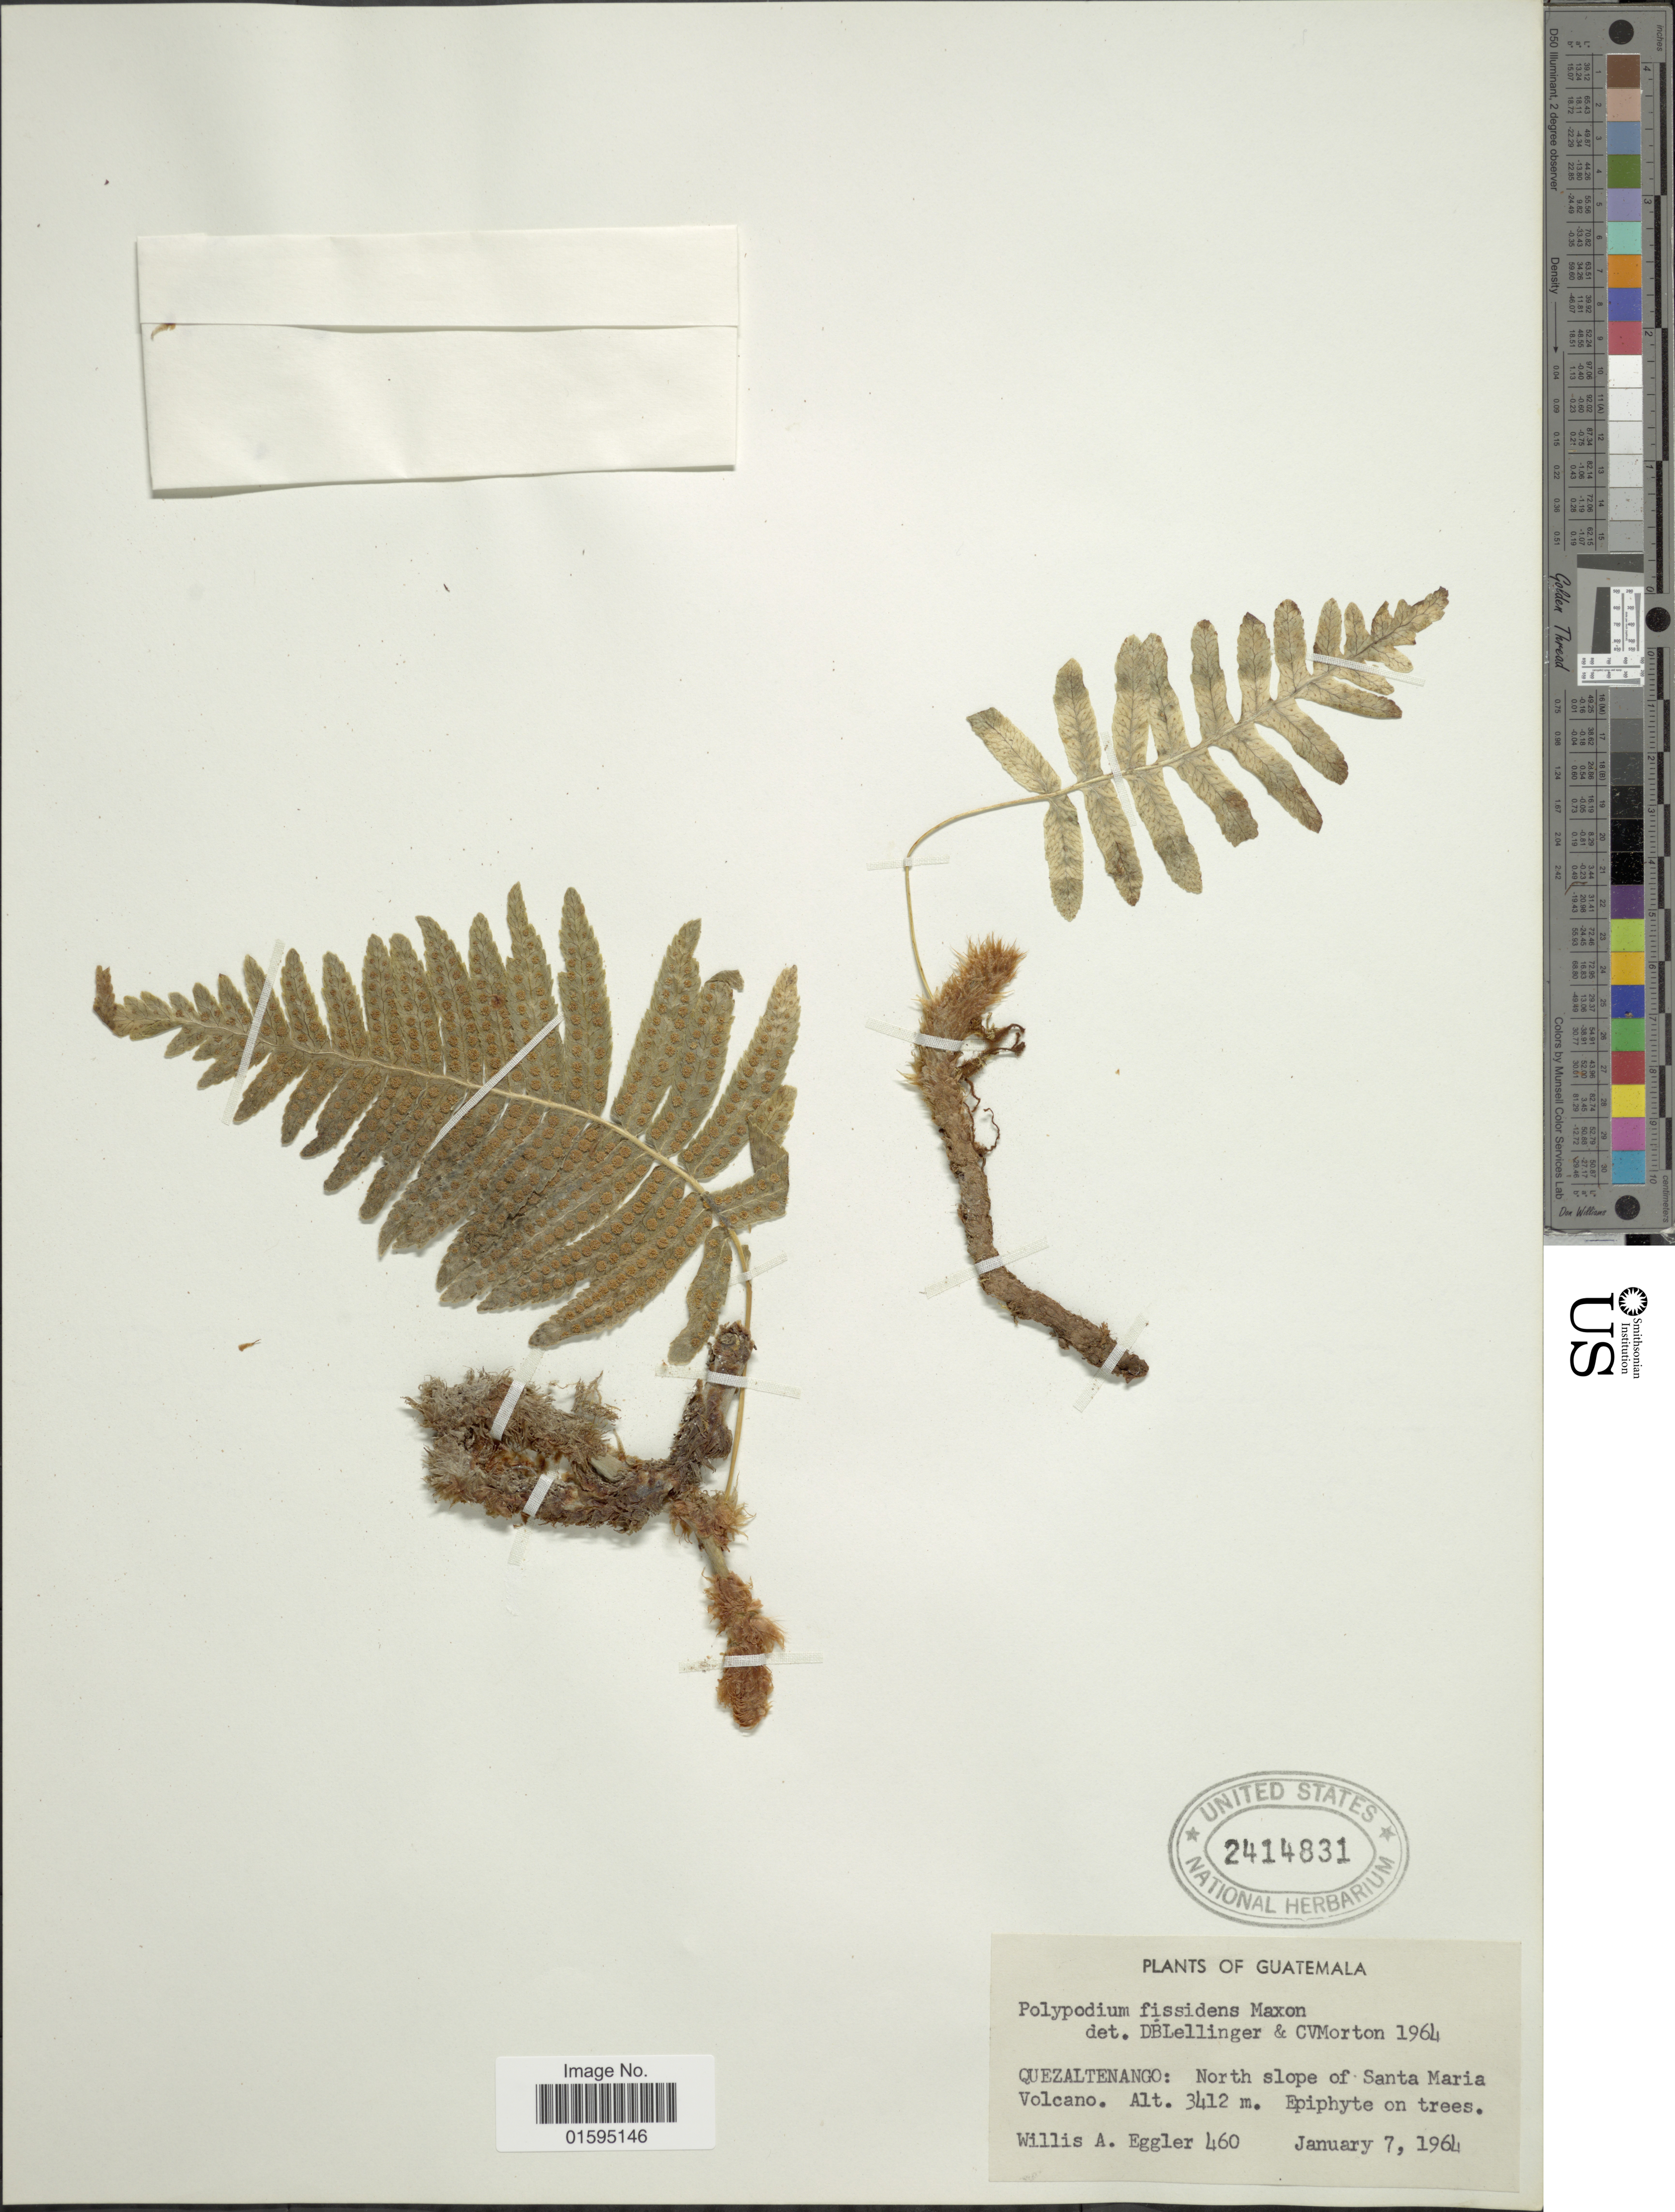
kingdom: Plantae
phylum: Tracheophyta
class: Polypodiopsida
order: Polypodiales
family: Polypodiaceae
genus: Polypodium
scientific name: Polypodium fissidens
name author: Maxon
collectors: W. A. Eggler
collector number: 460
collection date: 1964-01-07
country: Guatemala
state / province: Quetzaltenango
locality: North slope of Santa Maria Volcano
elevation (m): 3412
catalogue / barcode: US 2414831